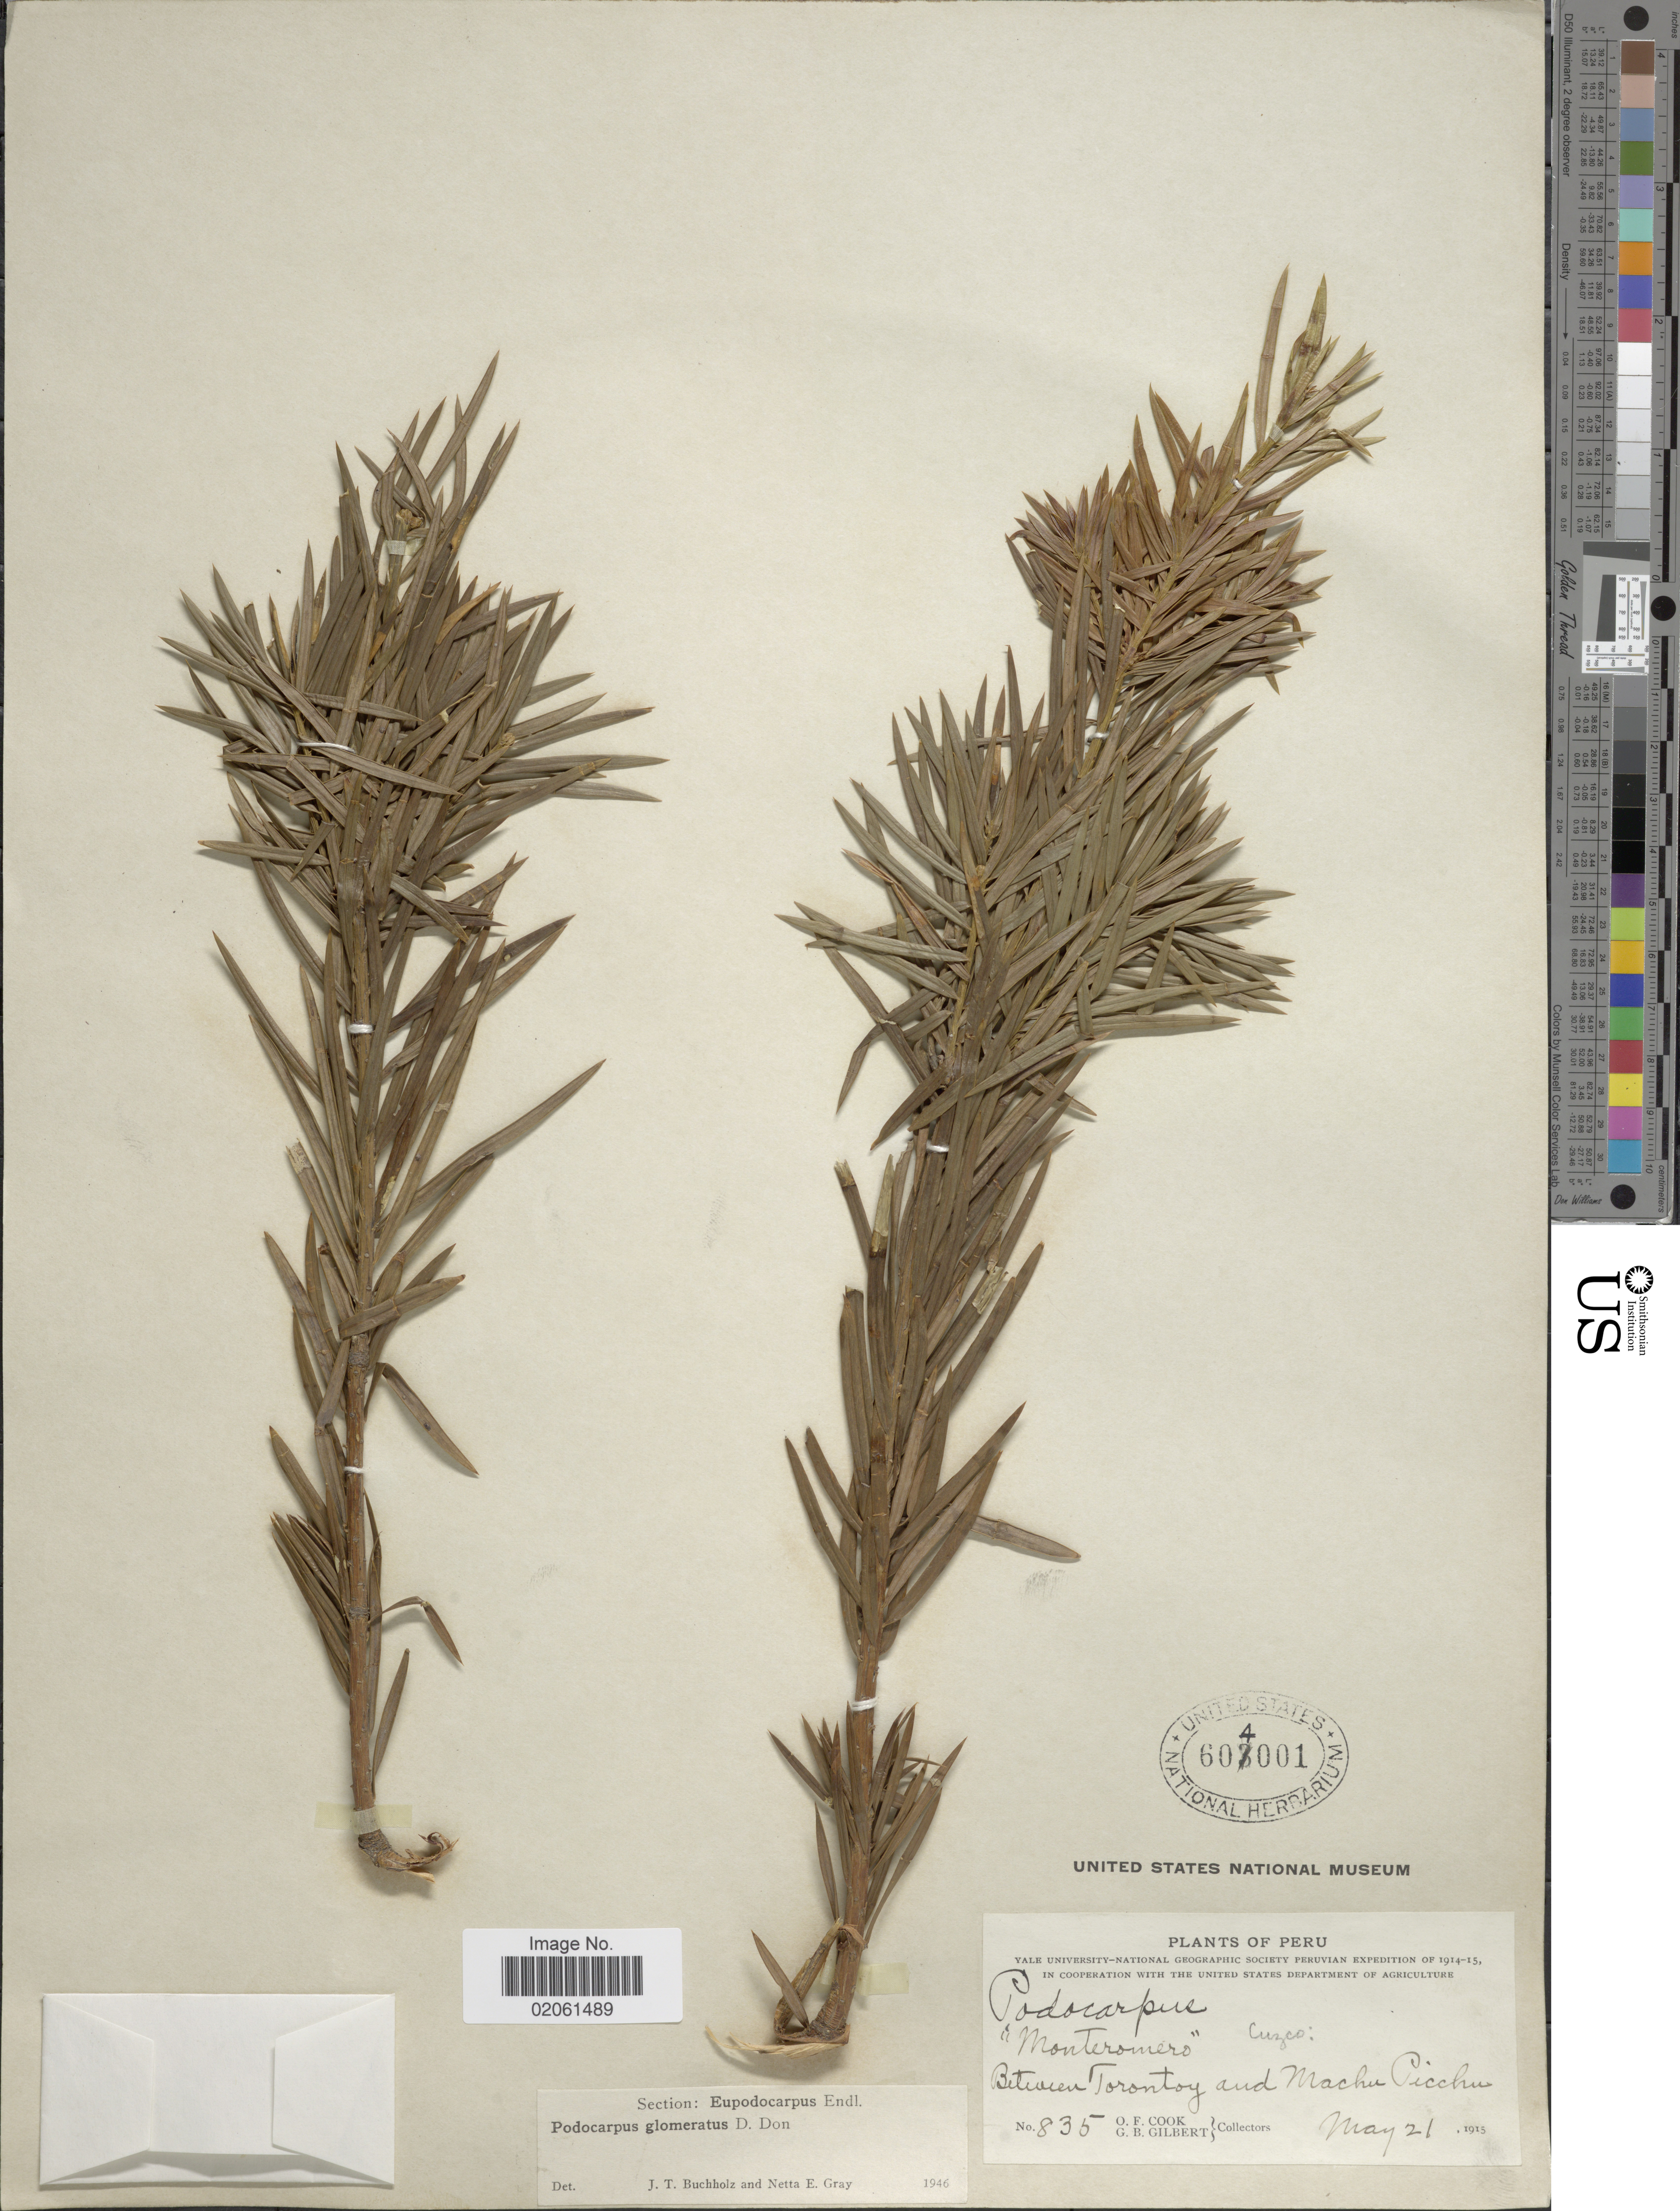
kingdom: Plantae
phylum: Tracheophyta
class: Pinopsida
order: Pinales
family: Podocarpaceae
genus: Podocarpus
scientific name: Podocarpus glomeratus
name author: D. Don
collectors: O. F. Cook & G. B. Gilbert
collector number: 835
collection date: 1915-05-21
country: Peru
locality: Between Torontoy and Mach Picchu.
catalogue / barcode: US 604001